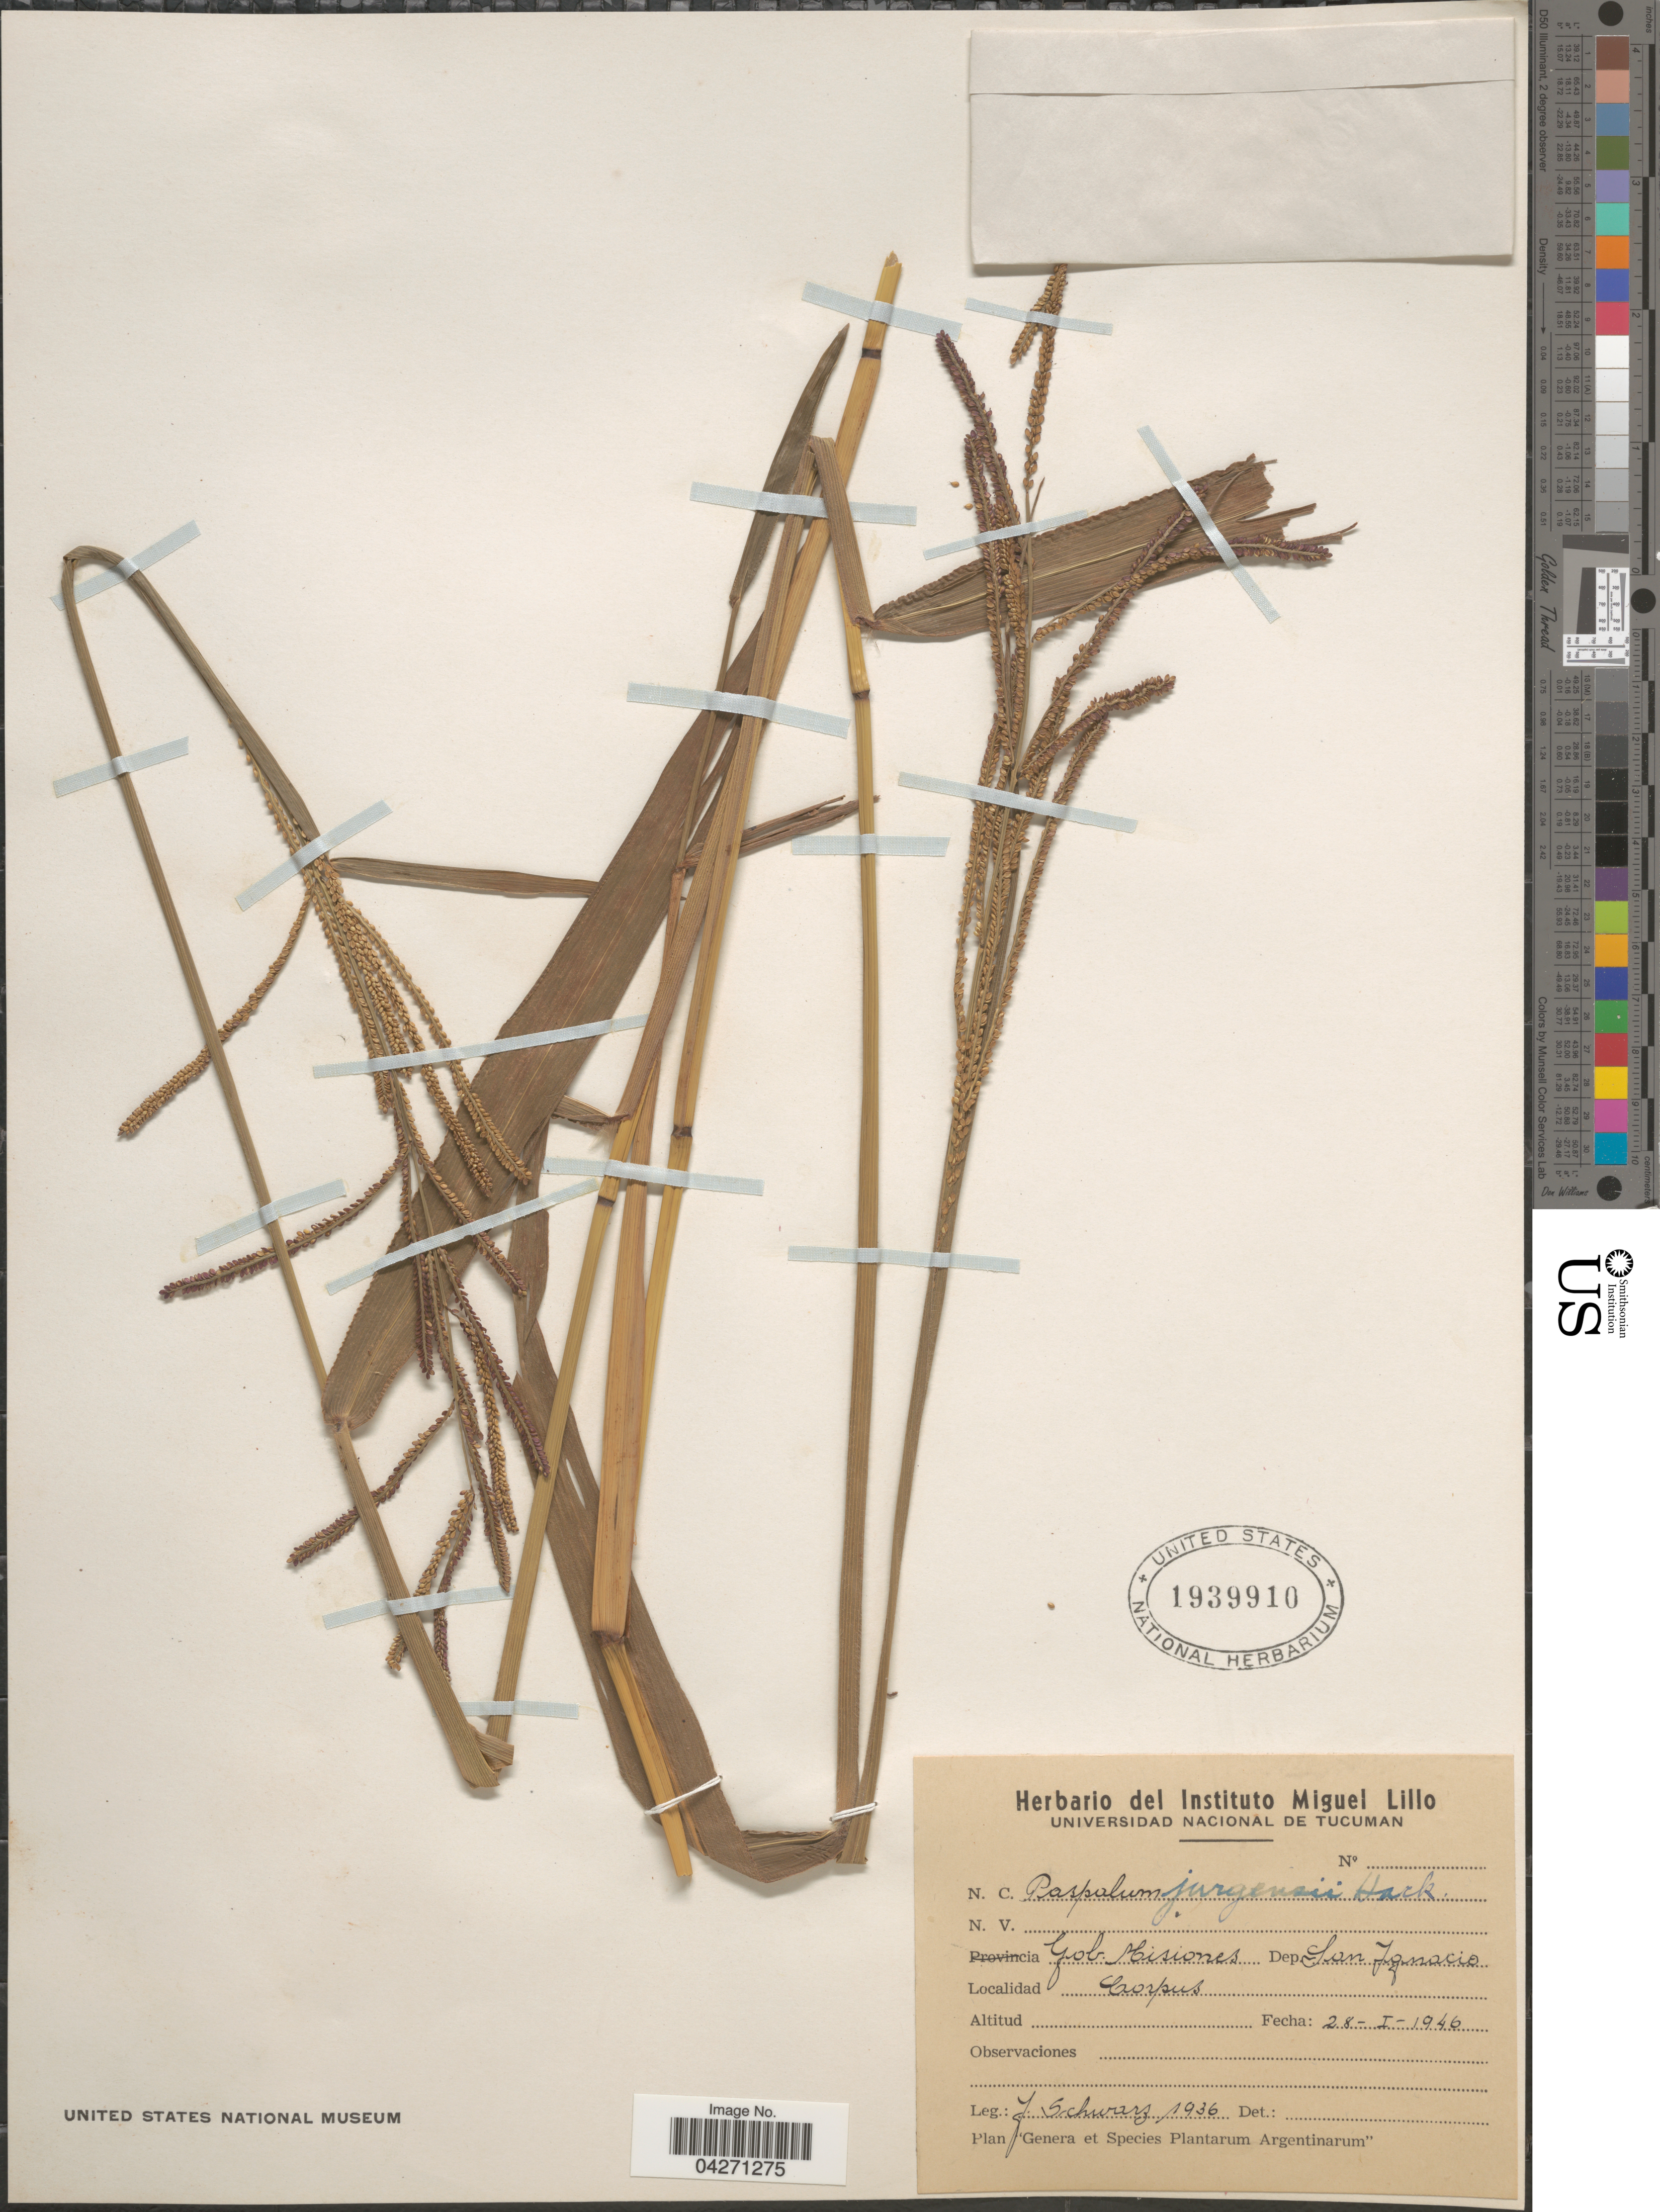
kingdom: Plantae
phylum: Tracheophyta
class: Liliopsida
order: Poales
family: Poaceae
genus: Paspalum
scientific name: Paspalum juergensii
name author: Hack.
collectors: J. Schwarz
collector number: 1936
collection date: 1946-01-28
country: Argentina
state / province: Misiones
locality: Gob. Misiones. Dep. San Ignacio. Corpus.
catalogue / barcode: US 1939910